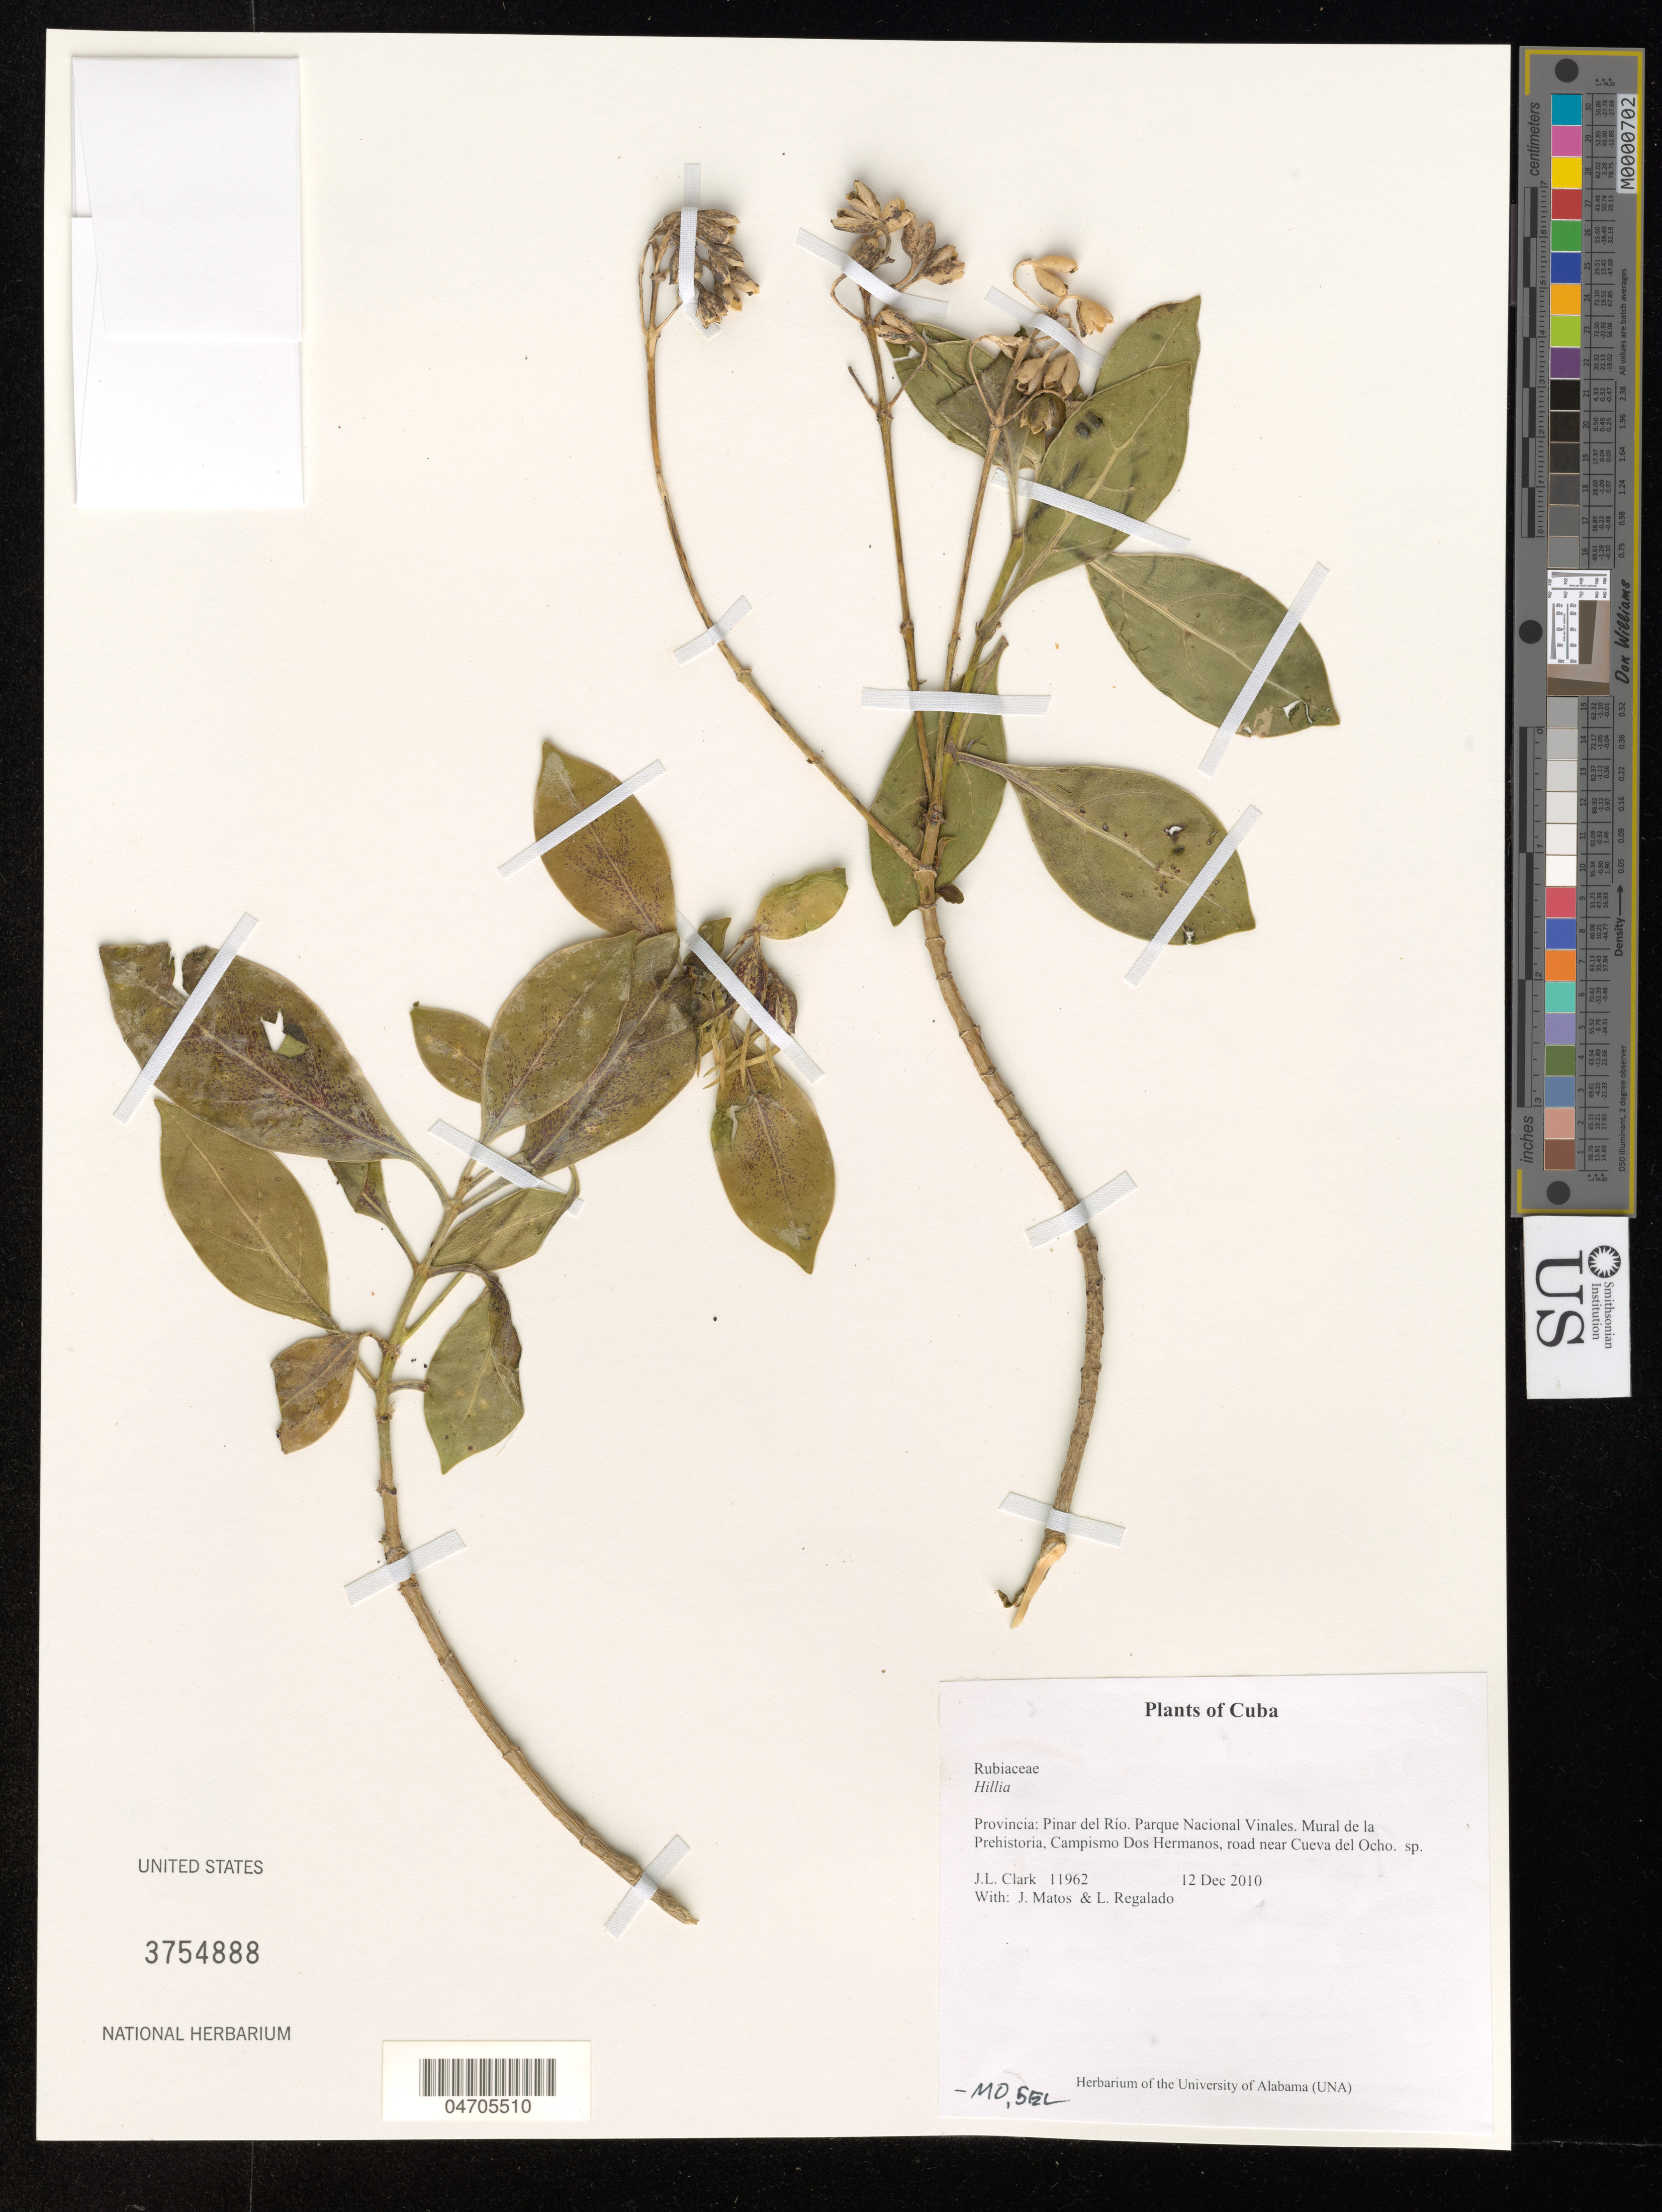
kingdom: Plantae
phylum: Tracheophyta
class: Magnoliopsida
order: Gentianales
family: Rubiaceae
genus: Hillia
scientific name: Hillia sp.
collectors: J. L. Clark, J. Matos & L. Regalado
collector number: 11962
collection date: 2010-12-12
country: Cuba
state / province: Pinar del Río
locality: Parque Nacional Vinales. Mural de la Prehistoria, Campismo Dos Hermanos, road near Cueva del Ocho.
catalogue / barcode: US 3754888